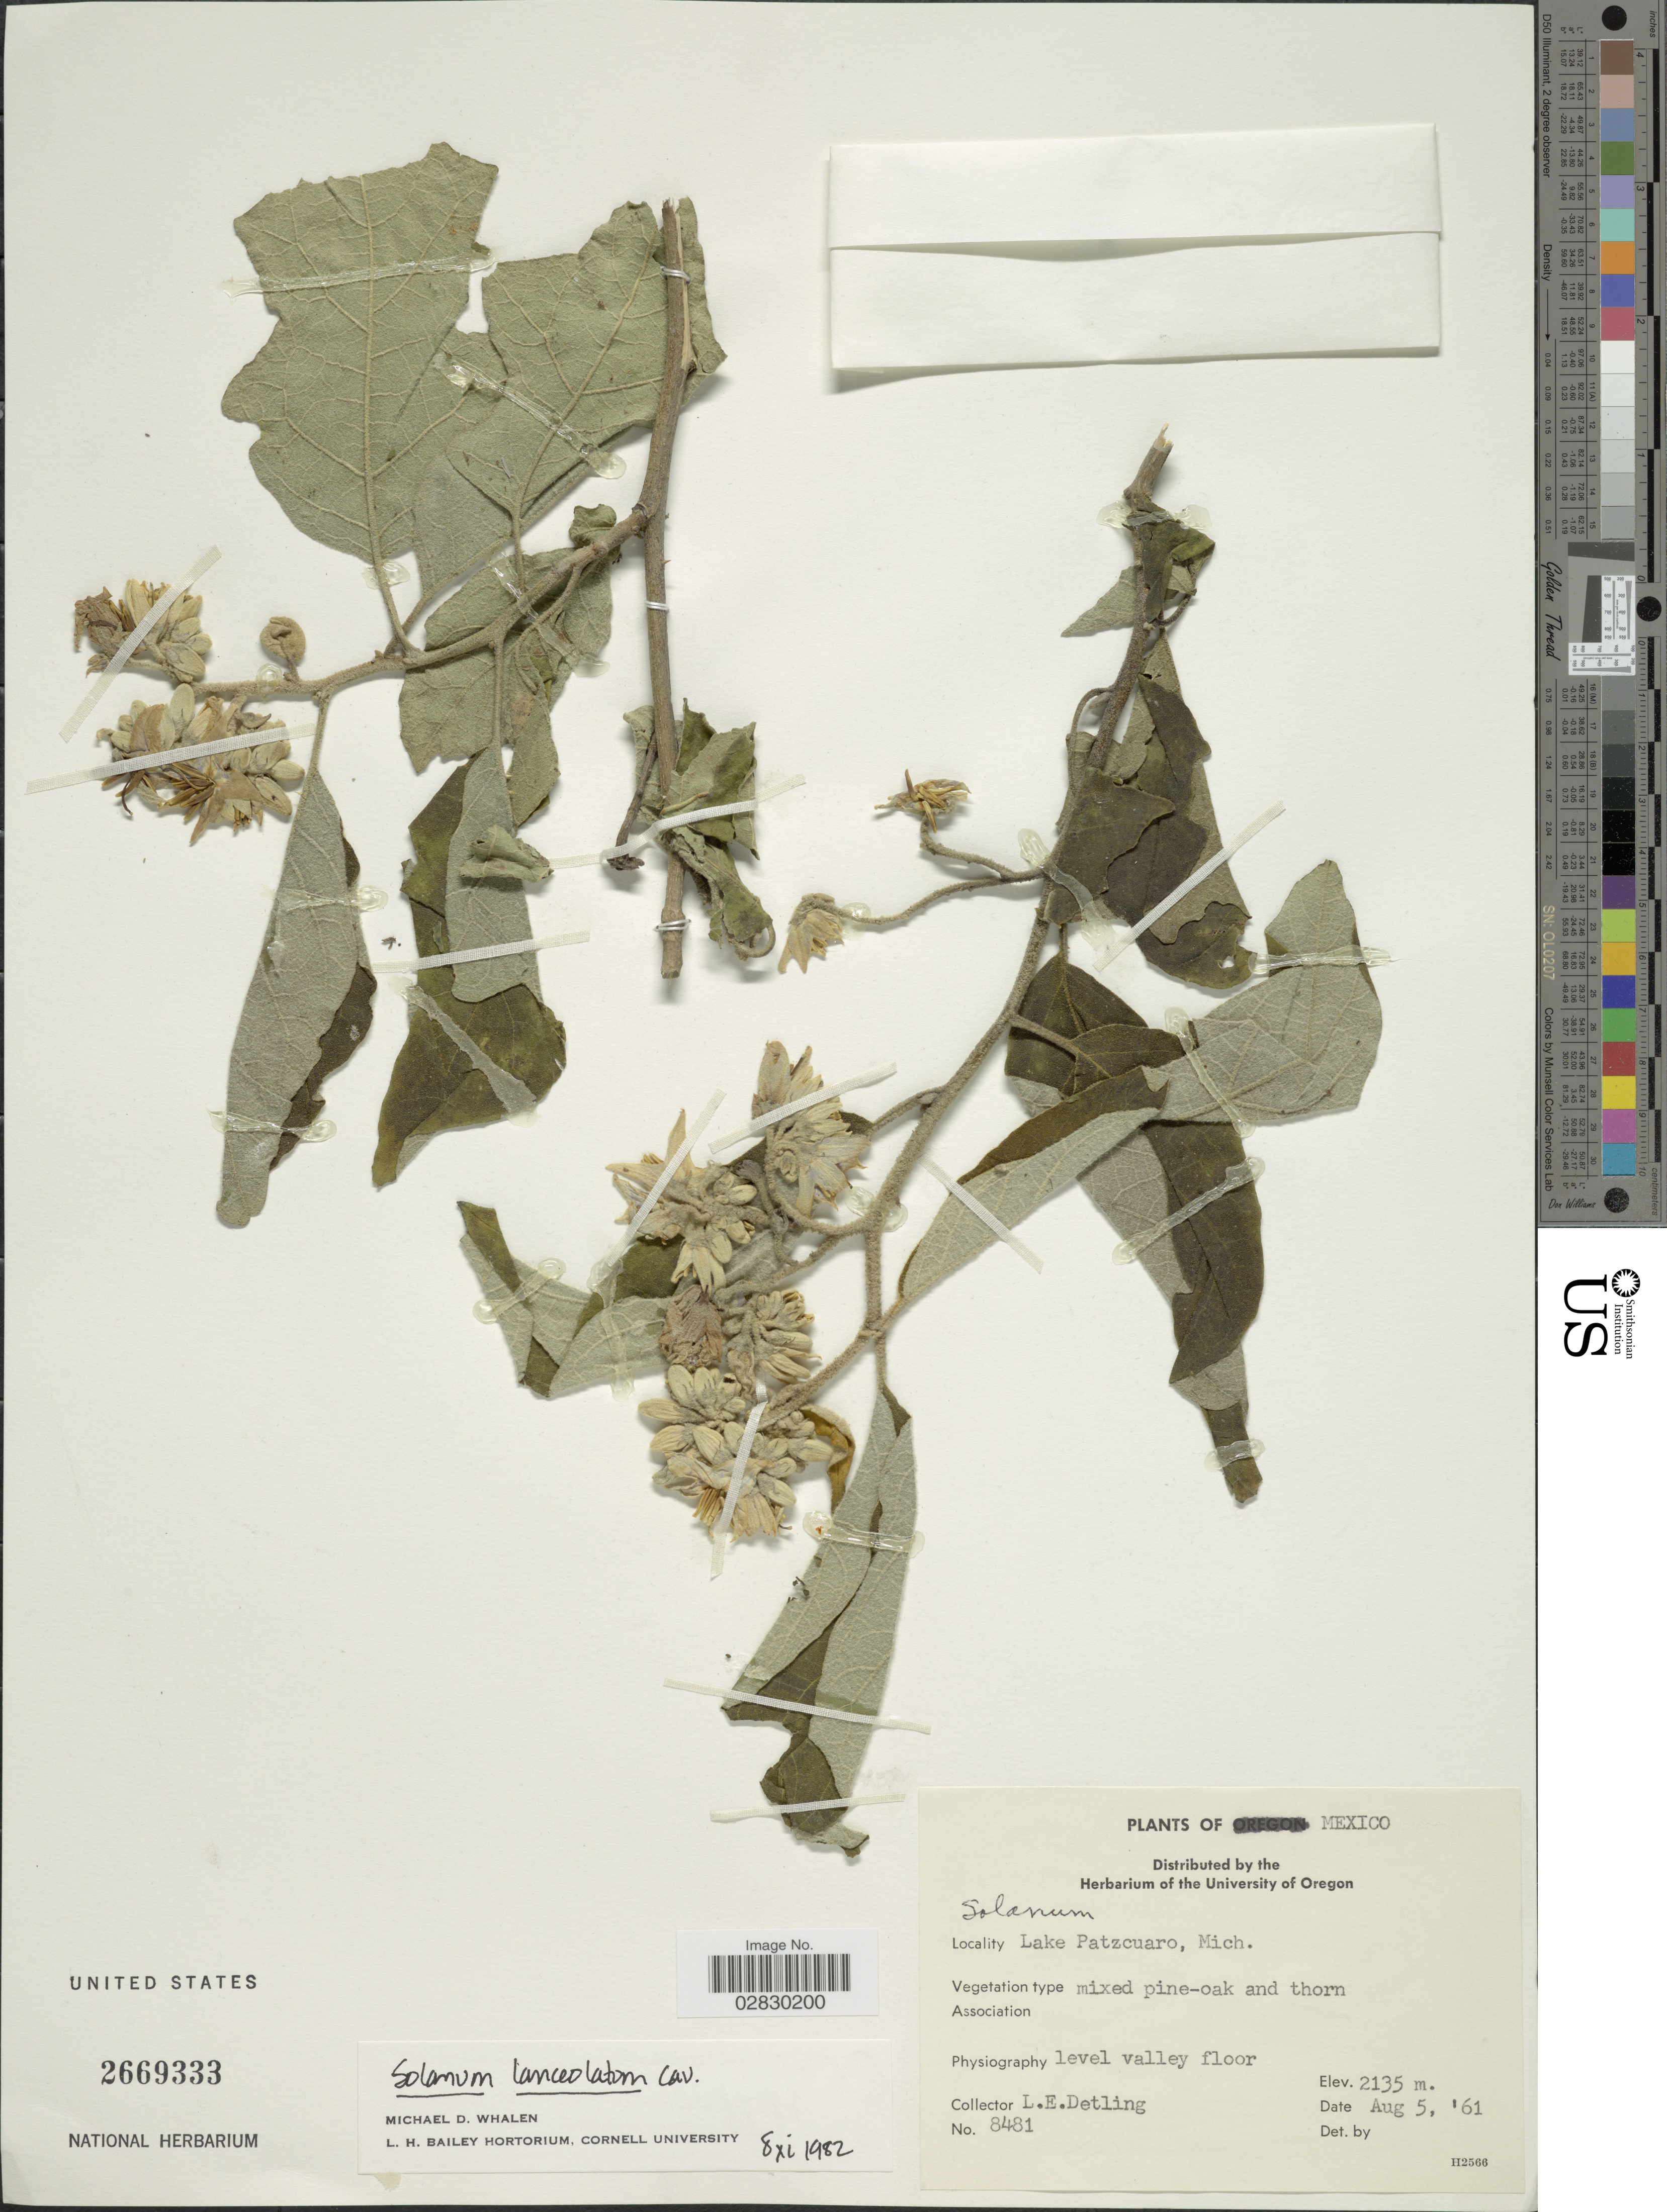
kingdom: Plantae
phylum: Tracheophyta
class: Magnoliopsida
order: Solanales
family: Solanaceae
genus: Solanum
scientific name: Solanum lanceolatum Berthault, nom. illeg.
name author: Berthault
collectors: L. E. Detling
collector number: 8481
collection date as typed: Transcribed d/m/y: 5/8/61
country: Mexico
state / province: Michoacán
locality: Lake Patzcuaro.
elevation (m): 2135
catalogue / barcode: US 2669333